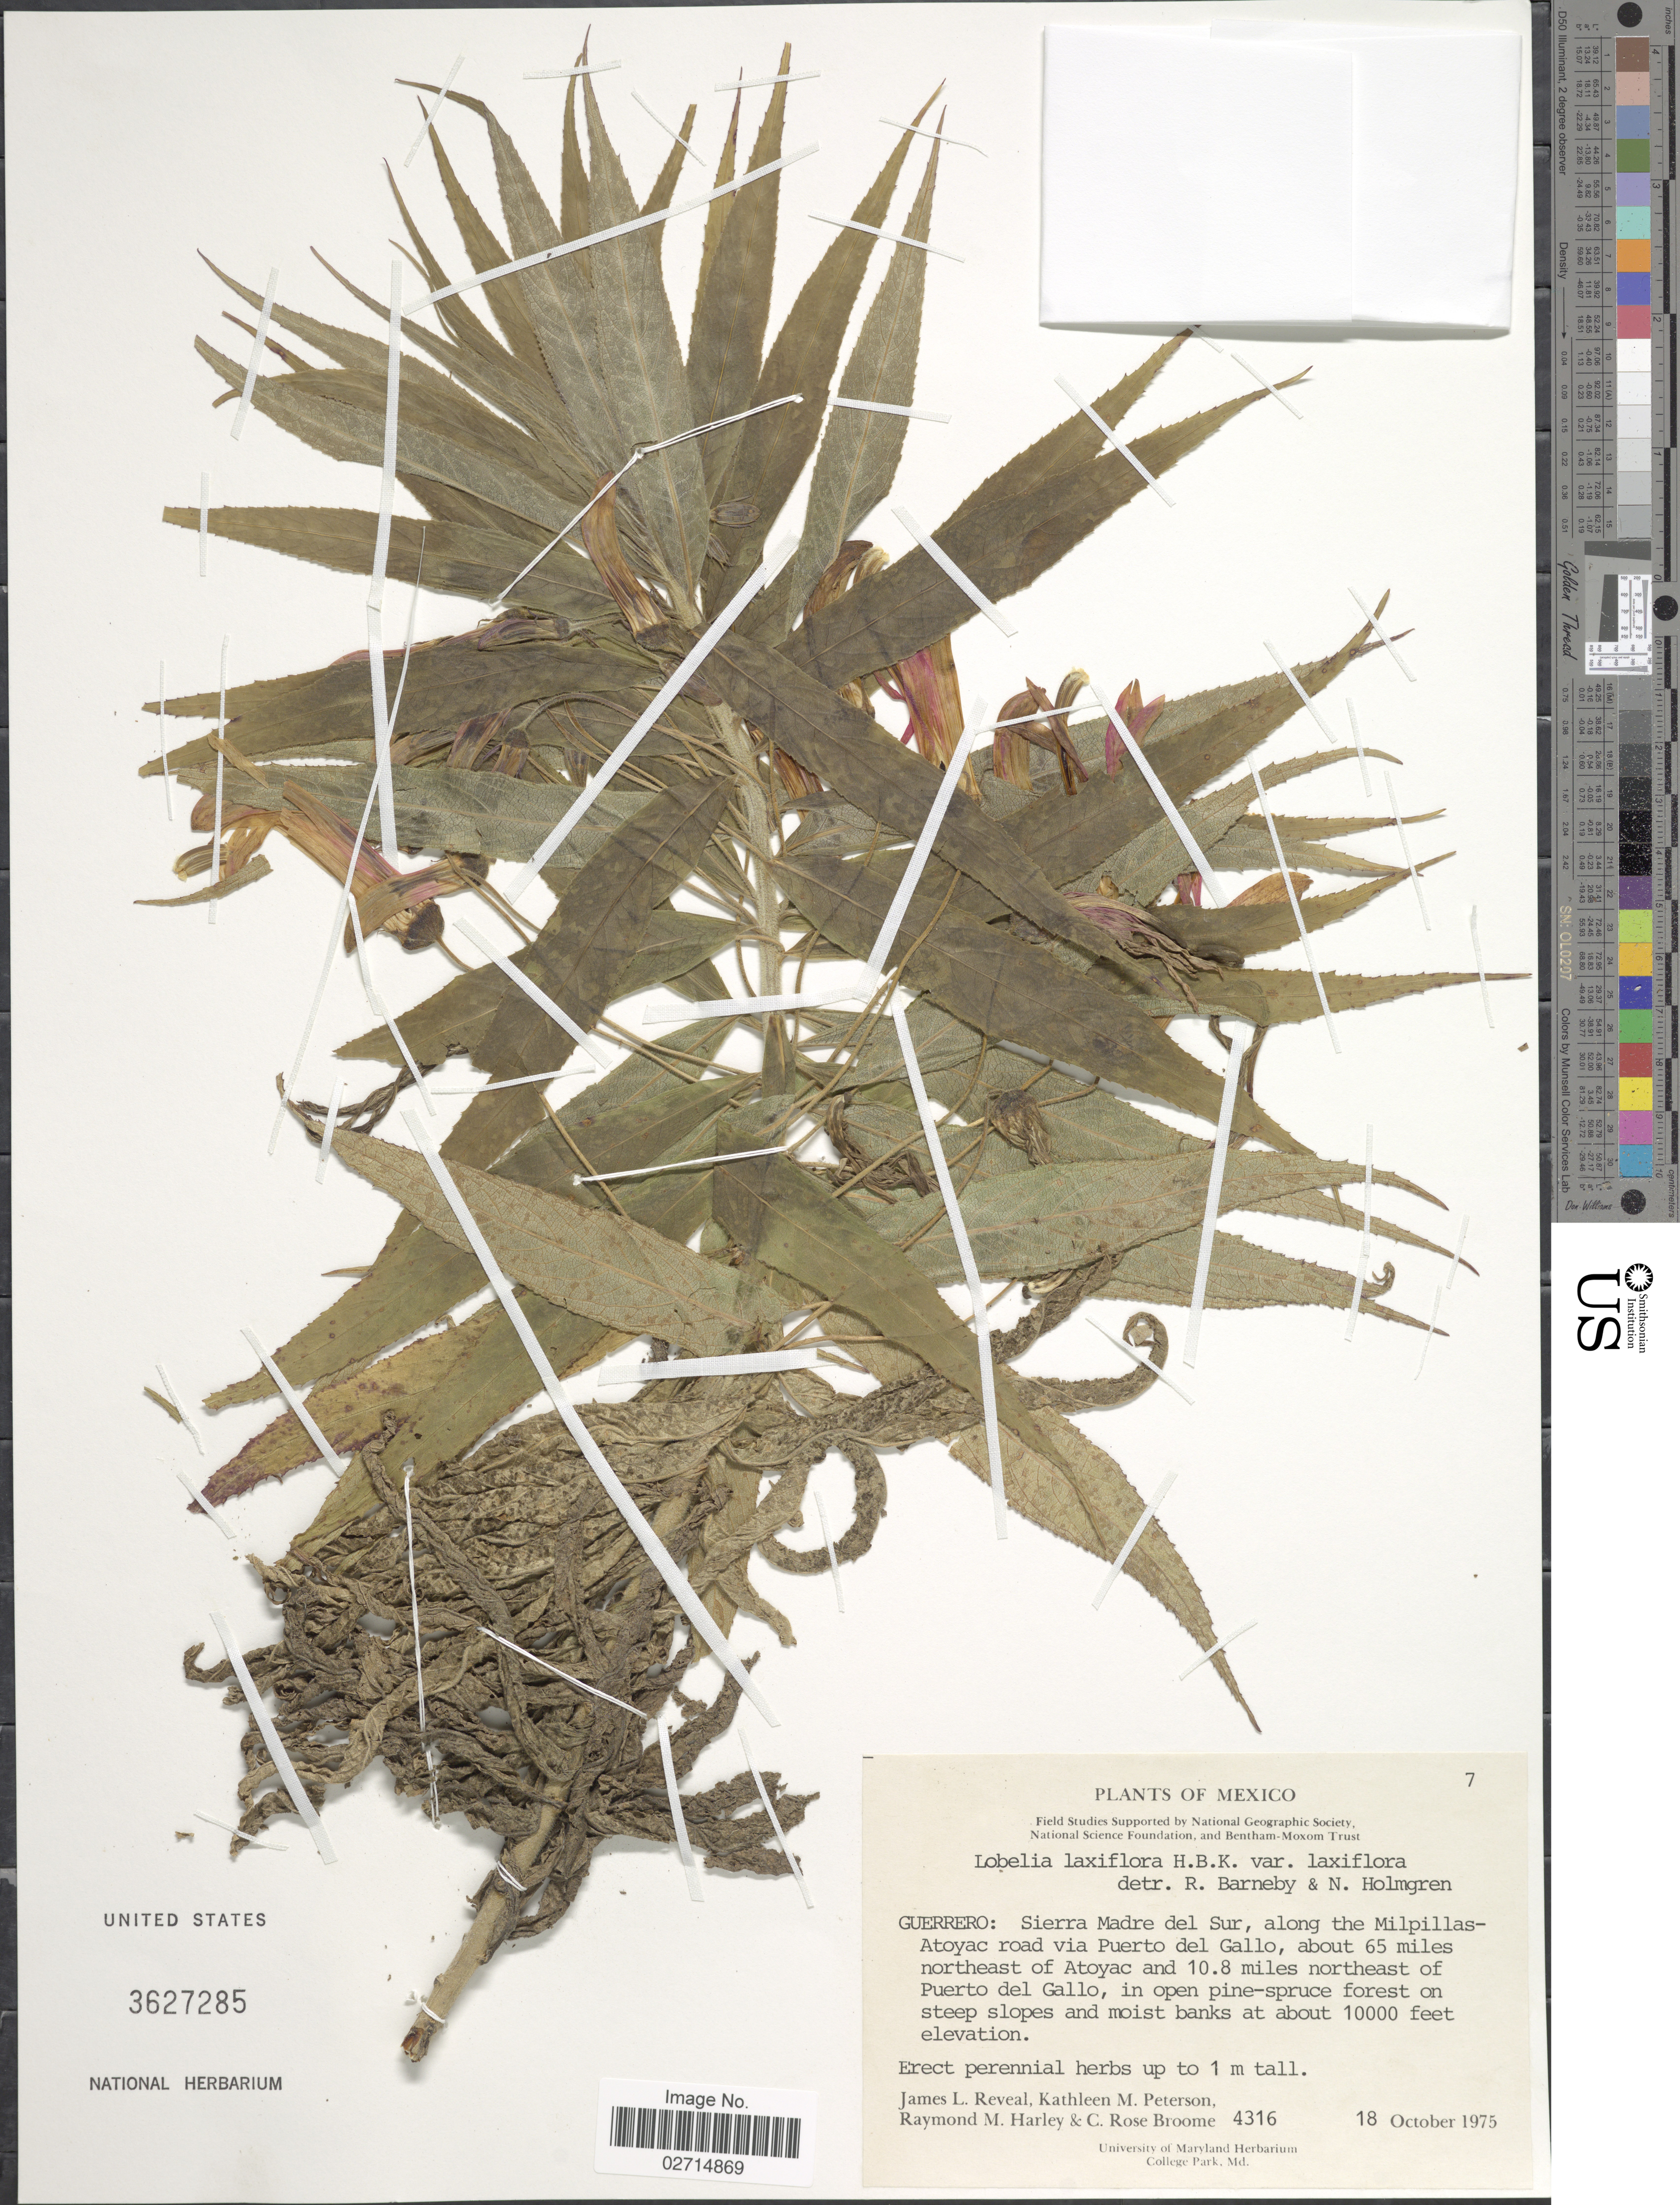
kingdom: Plantae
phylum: Tracheophyta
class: Magnoliopsida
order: Asterales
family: Campanulaceae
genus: Lobelia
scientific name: Lobelia laxiflora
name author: Kunth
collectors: J. L. Reveal, K. Peterson, R. M. Harley & C. R. Broome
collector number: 4316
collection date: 1975-10-18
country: Mexico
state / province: Guerrero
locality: Guerrero: Sierra Madre del Sur, along the Milpillas-Atoyac road via Puerto del Gallo, about 65 miles northeast of Atoyac and 10.8 miles northeast of Puerto del Gallo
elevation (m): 3048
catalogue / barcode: US 3627285